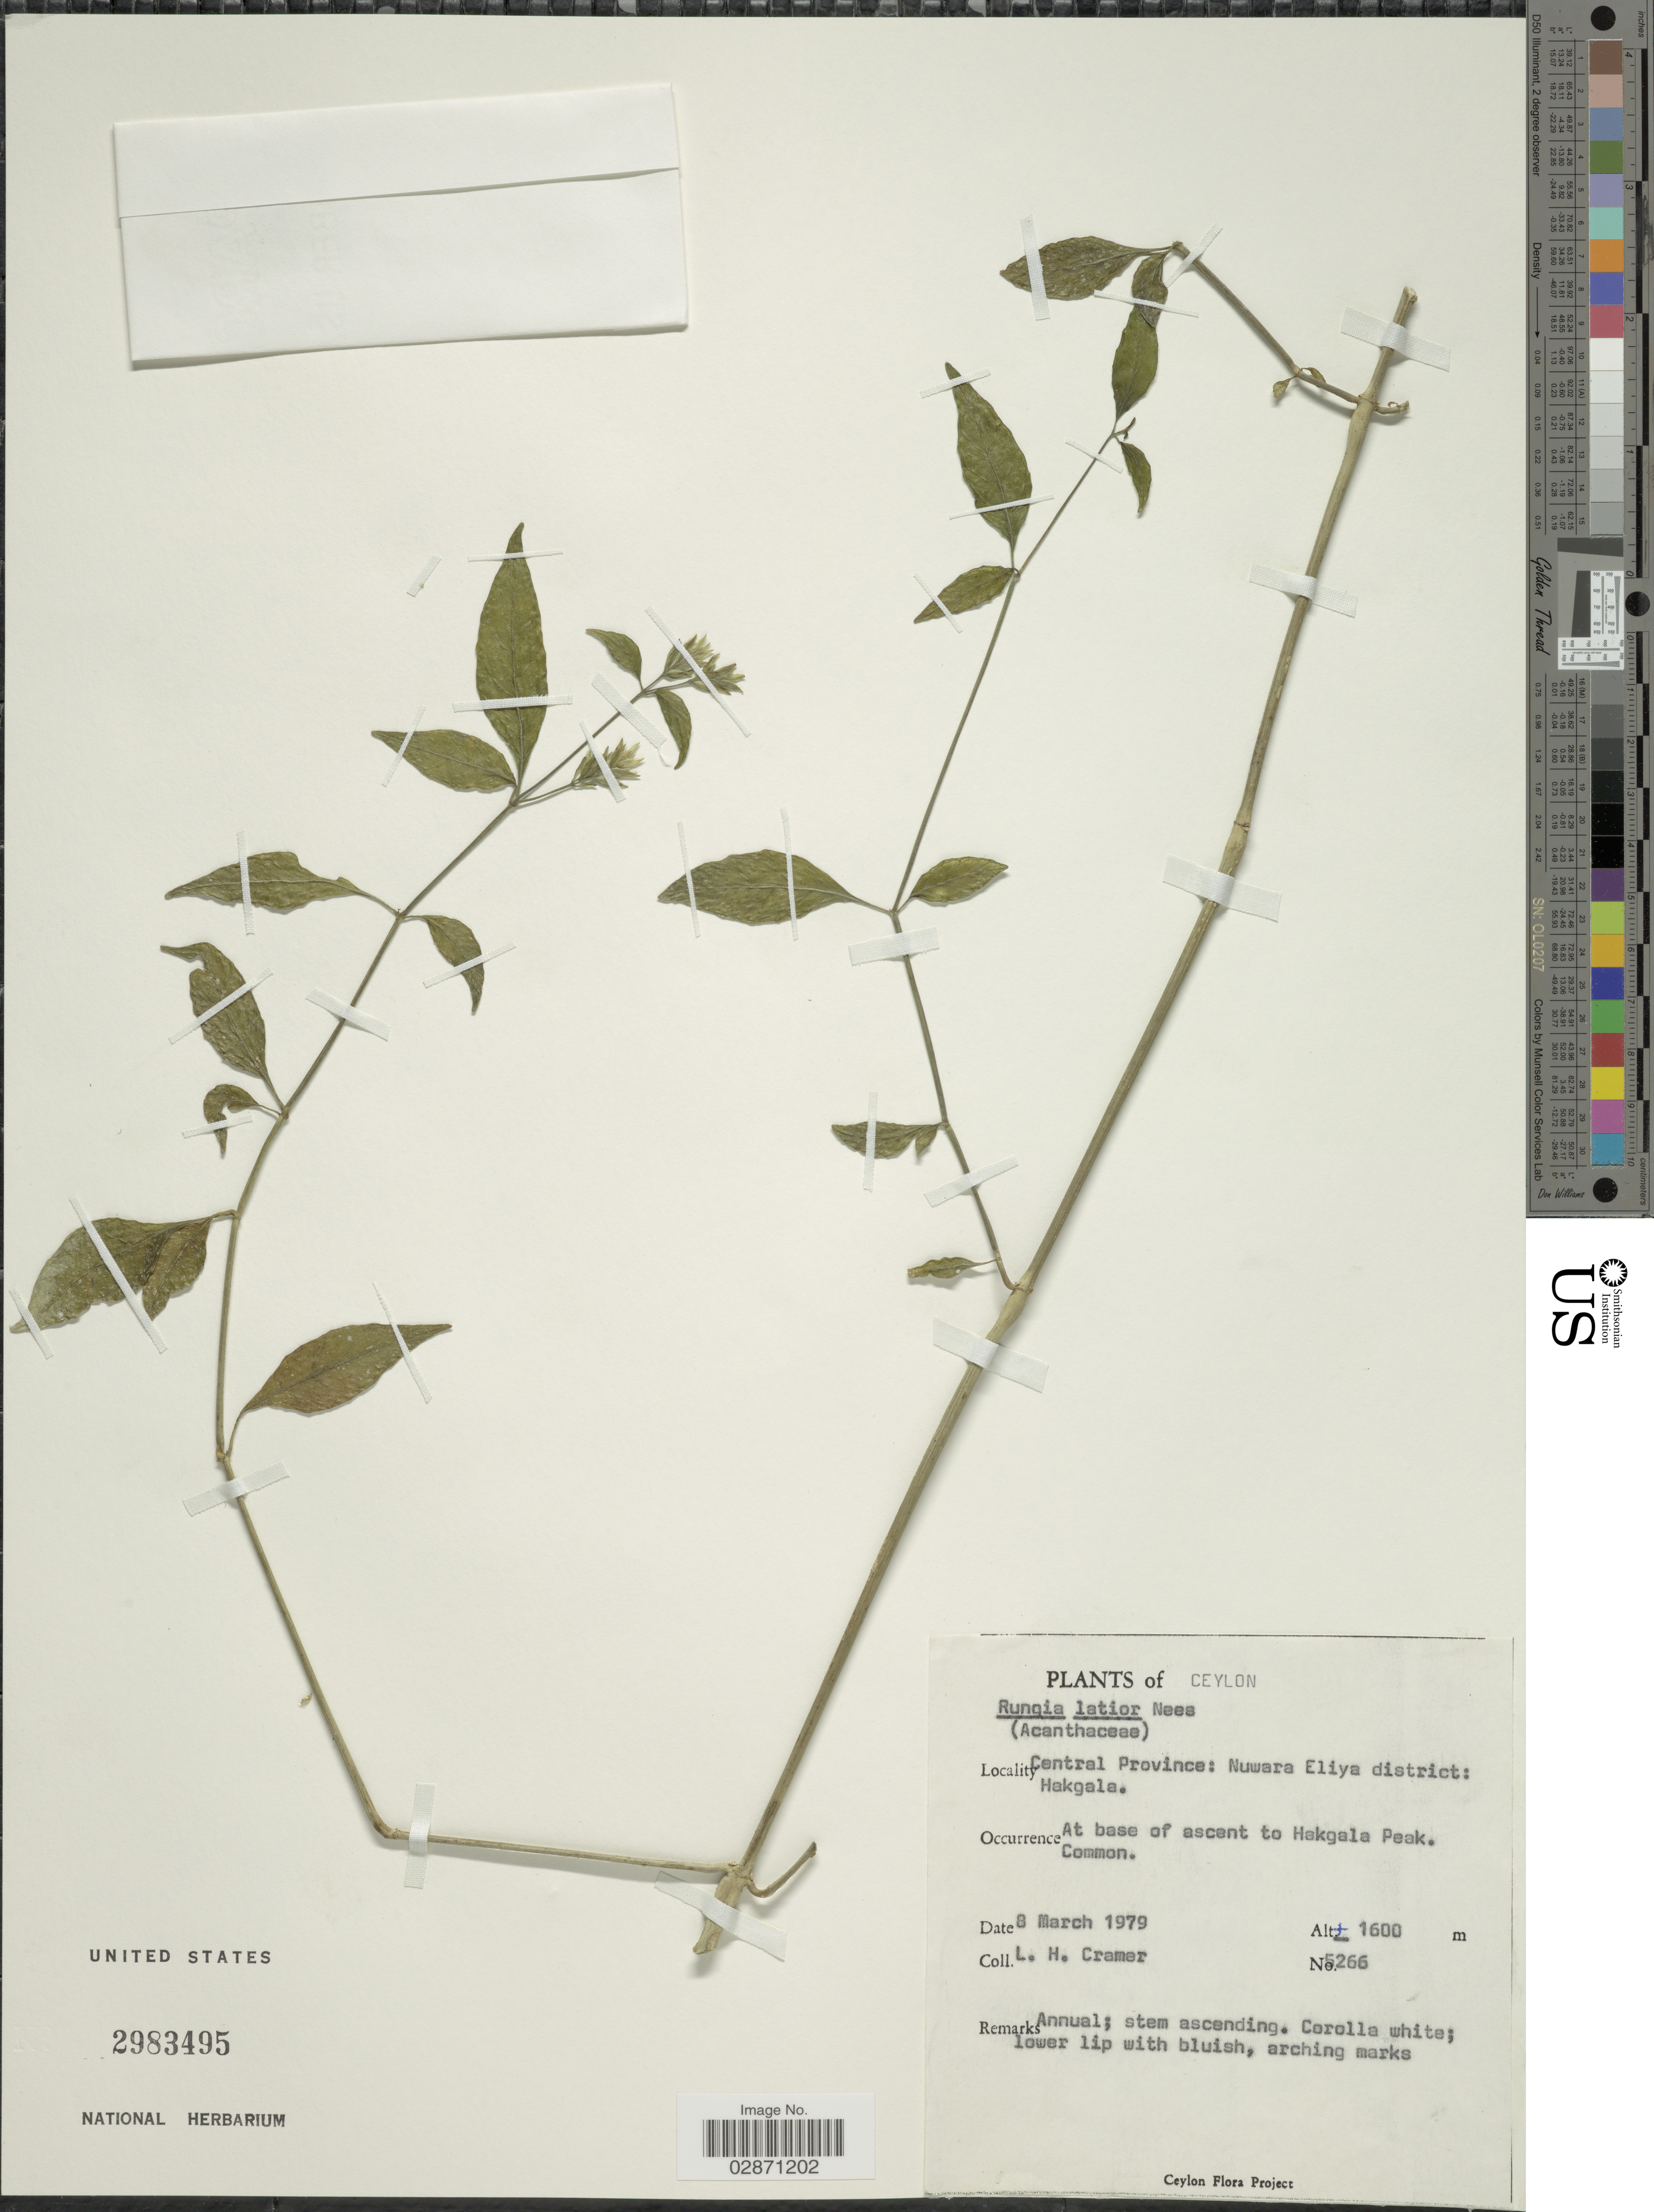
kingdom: Plantae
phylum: Tracheophyta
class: Magnoliopsida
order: Lamiales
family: Acanthaceae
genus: Rungia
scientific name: Rungia latior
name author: Nees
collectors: L. H. Cramer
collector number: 5266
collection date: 1979-03-08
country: Sri Lanka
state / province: Central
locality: Ceylon. Nuwara Eliya district; Hakgala. At base of ascent to Hakgala Peak.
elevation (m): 1600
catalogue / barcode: US 2983495